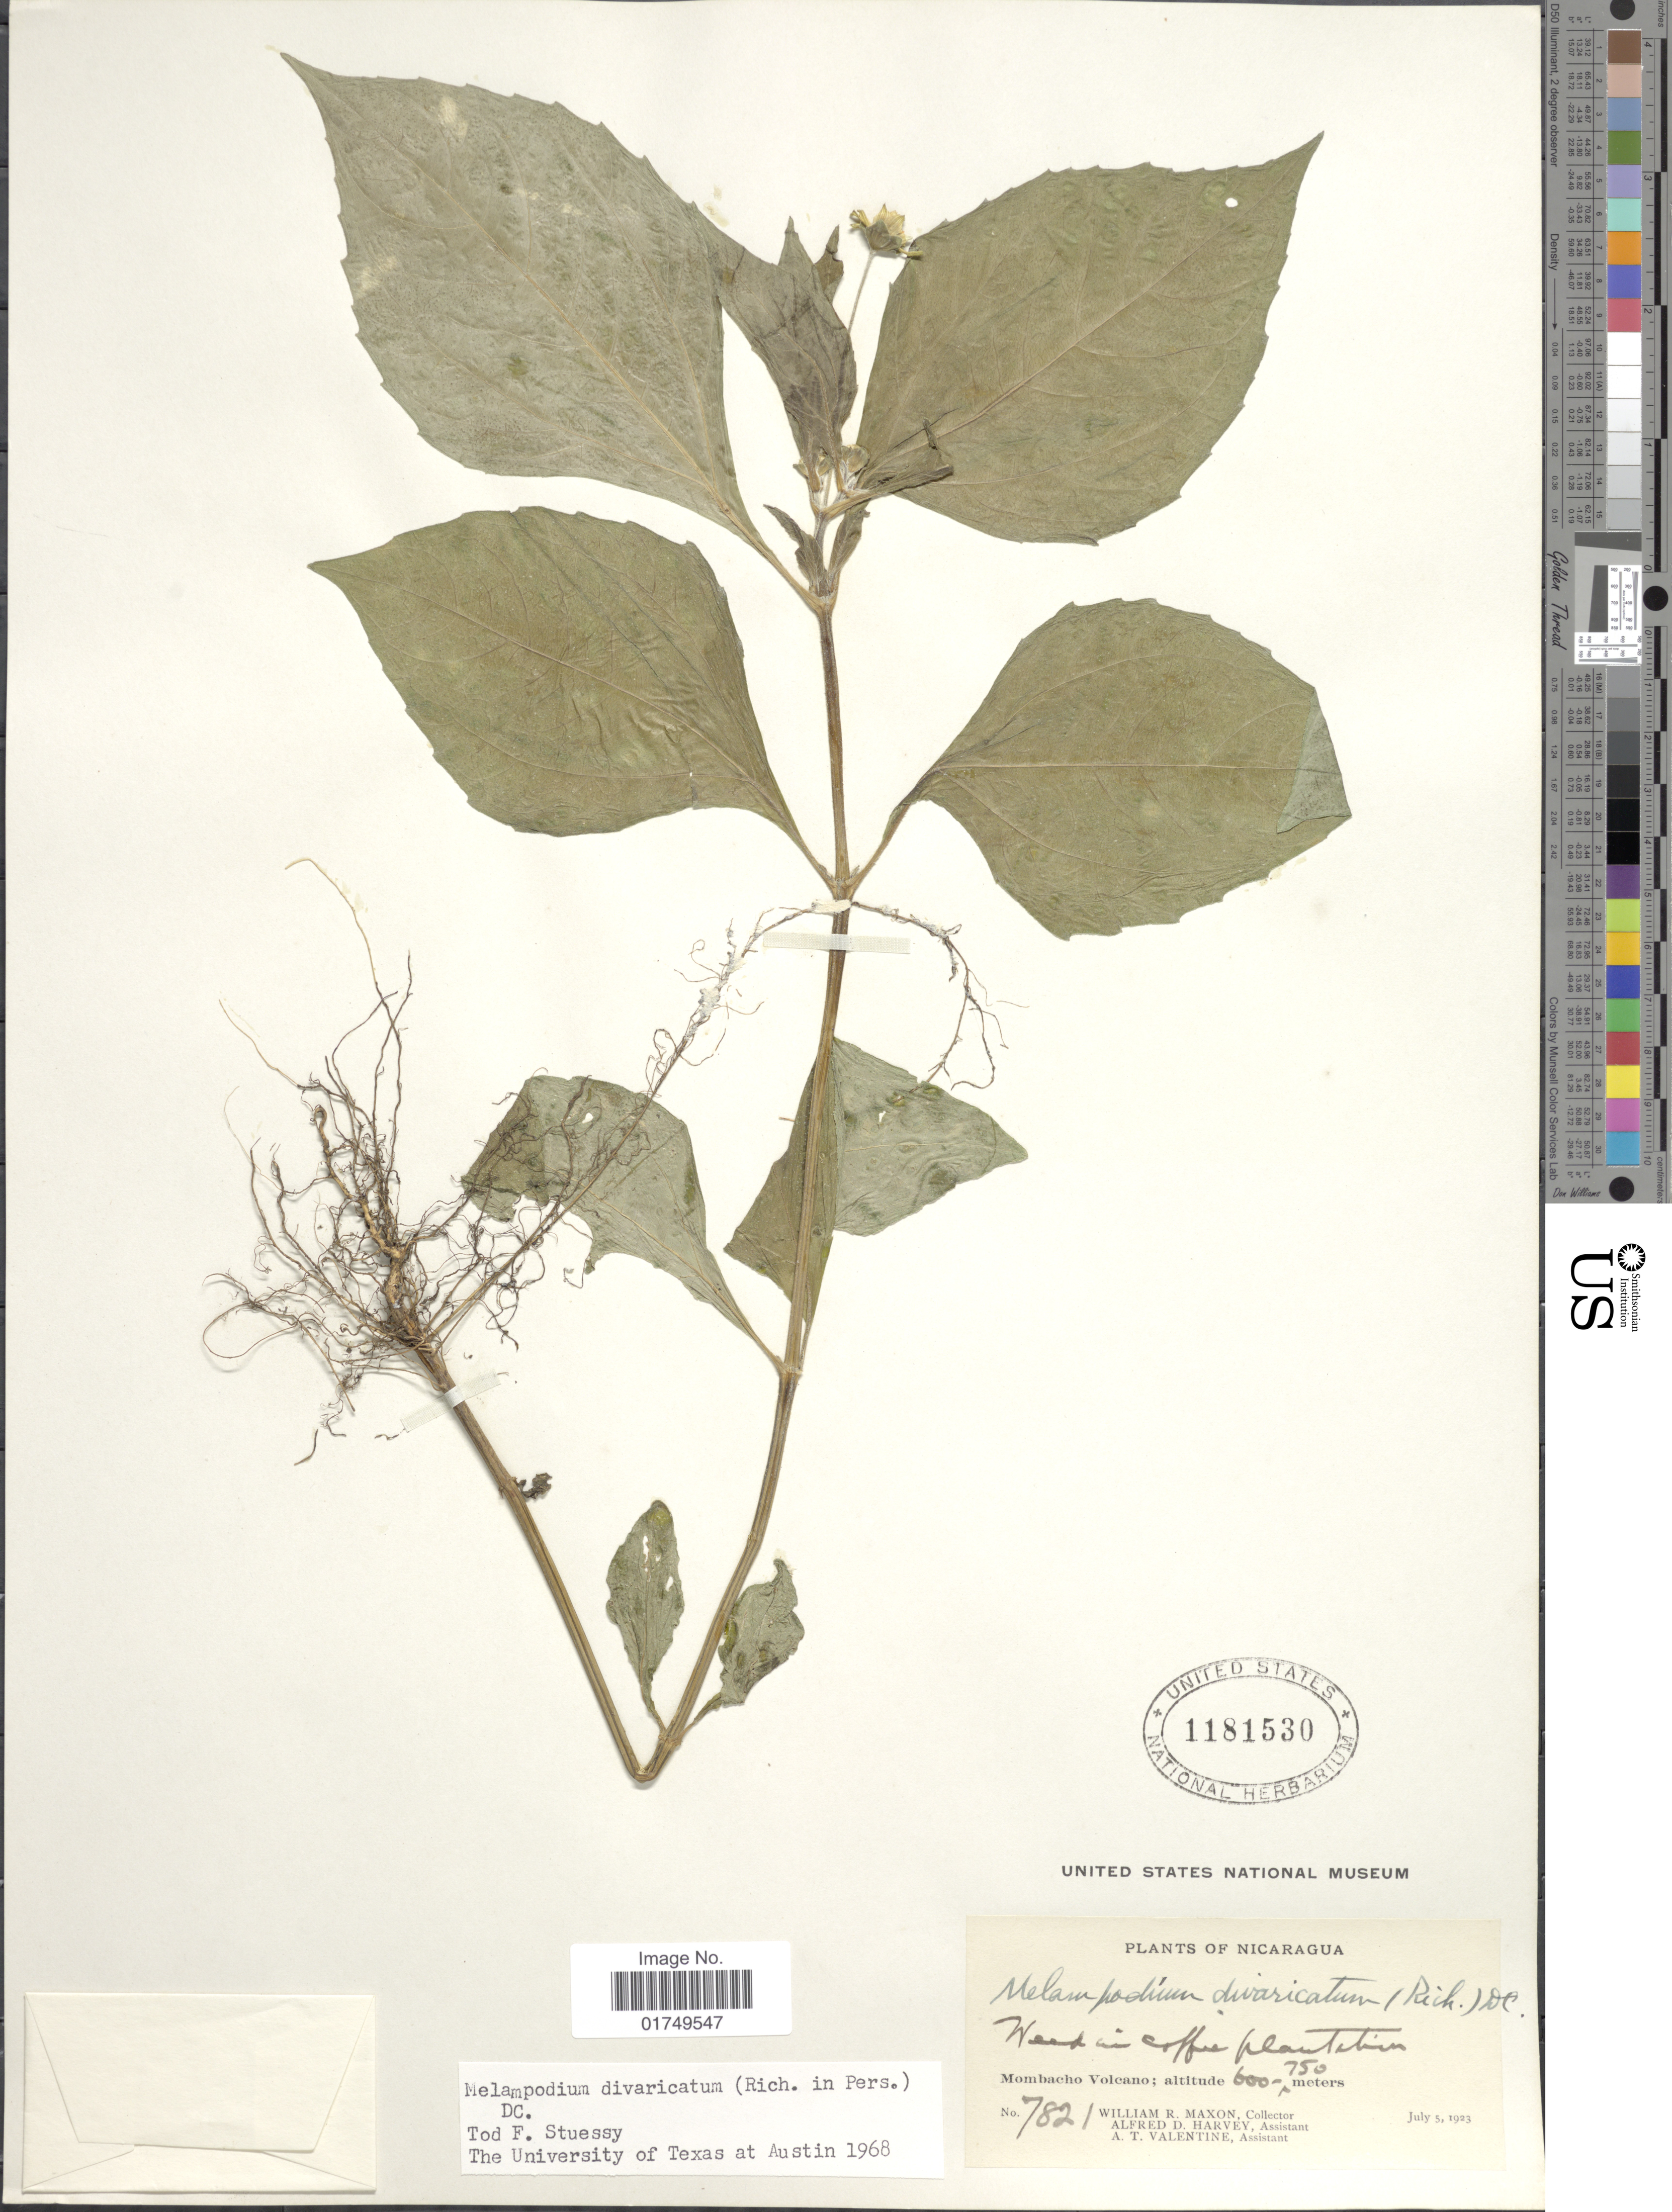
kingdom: Plantae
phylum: Tracheophyta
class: Magnoliopsida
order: Asterales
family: Asteraceae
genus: Melampodium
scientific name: Melampodium divaricatum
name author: (Rich.) DC.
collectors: W. R. Maxon, A. D. Harvey & A. Valentine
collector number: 7821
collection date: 1923-07-05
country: Nicaragua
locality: West in coffe plantation, Mombacho Volcano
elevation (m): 600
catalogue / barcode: US 1181530